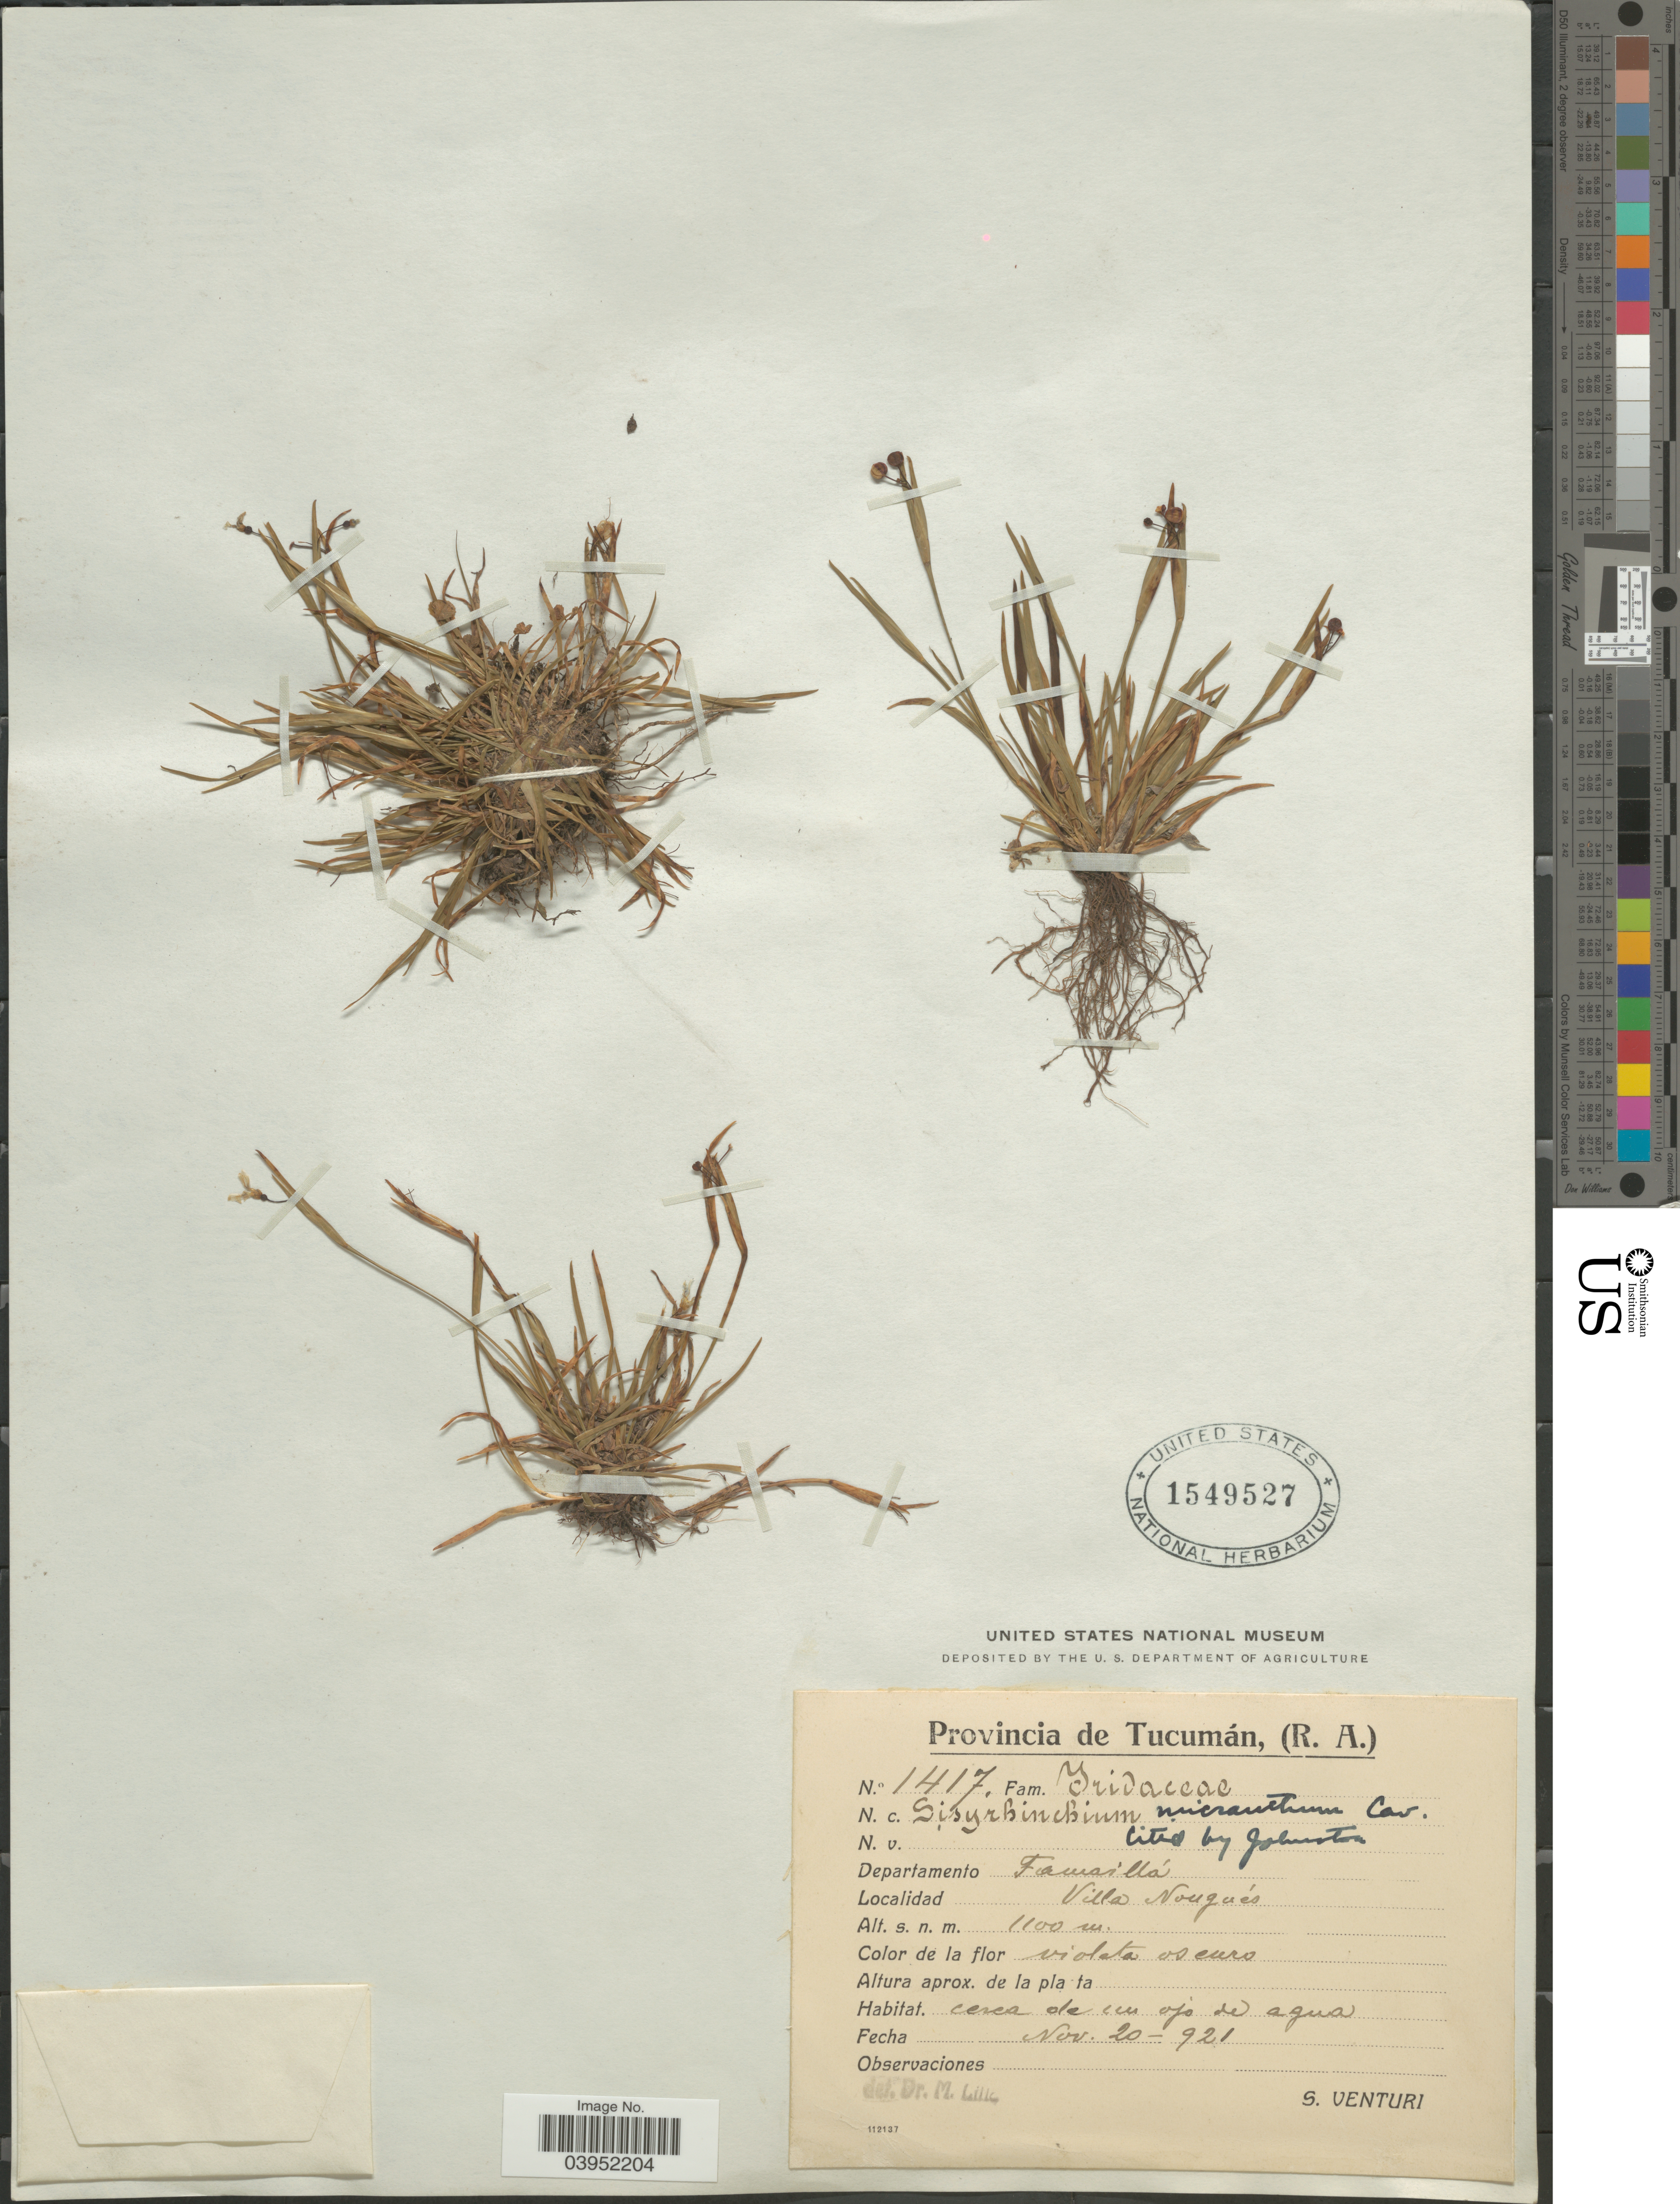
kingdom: Plantae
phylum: Tracheophyta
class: Liliopsida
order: Asparagales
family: Iridaceae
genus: Sisyrinchium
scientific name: Sisyrinchium micranthum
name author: Cav.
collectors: S. Venturi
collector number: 1417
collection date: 1921-11-20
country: Argentina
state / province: Tucuman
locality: Departamento Famaillá. Villa Nougués.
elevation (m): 1100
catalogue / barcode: US 1549527